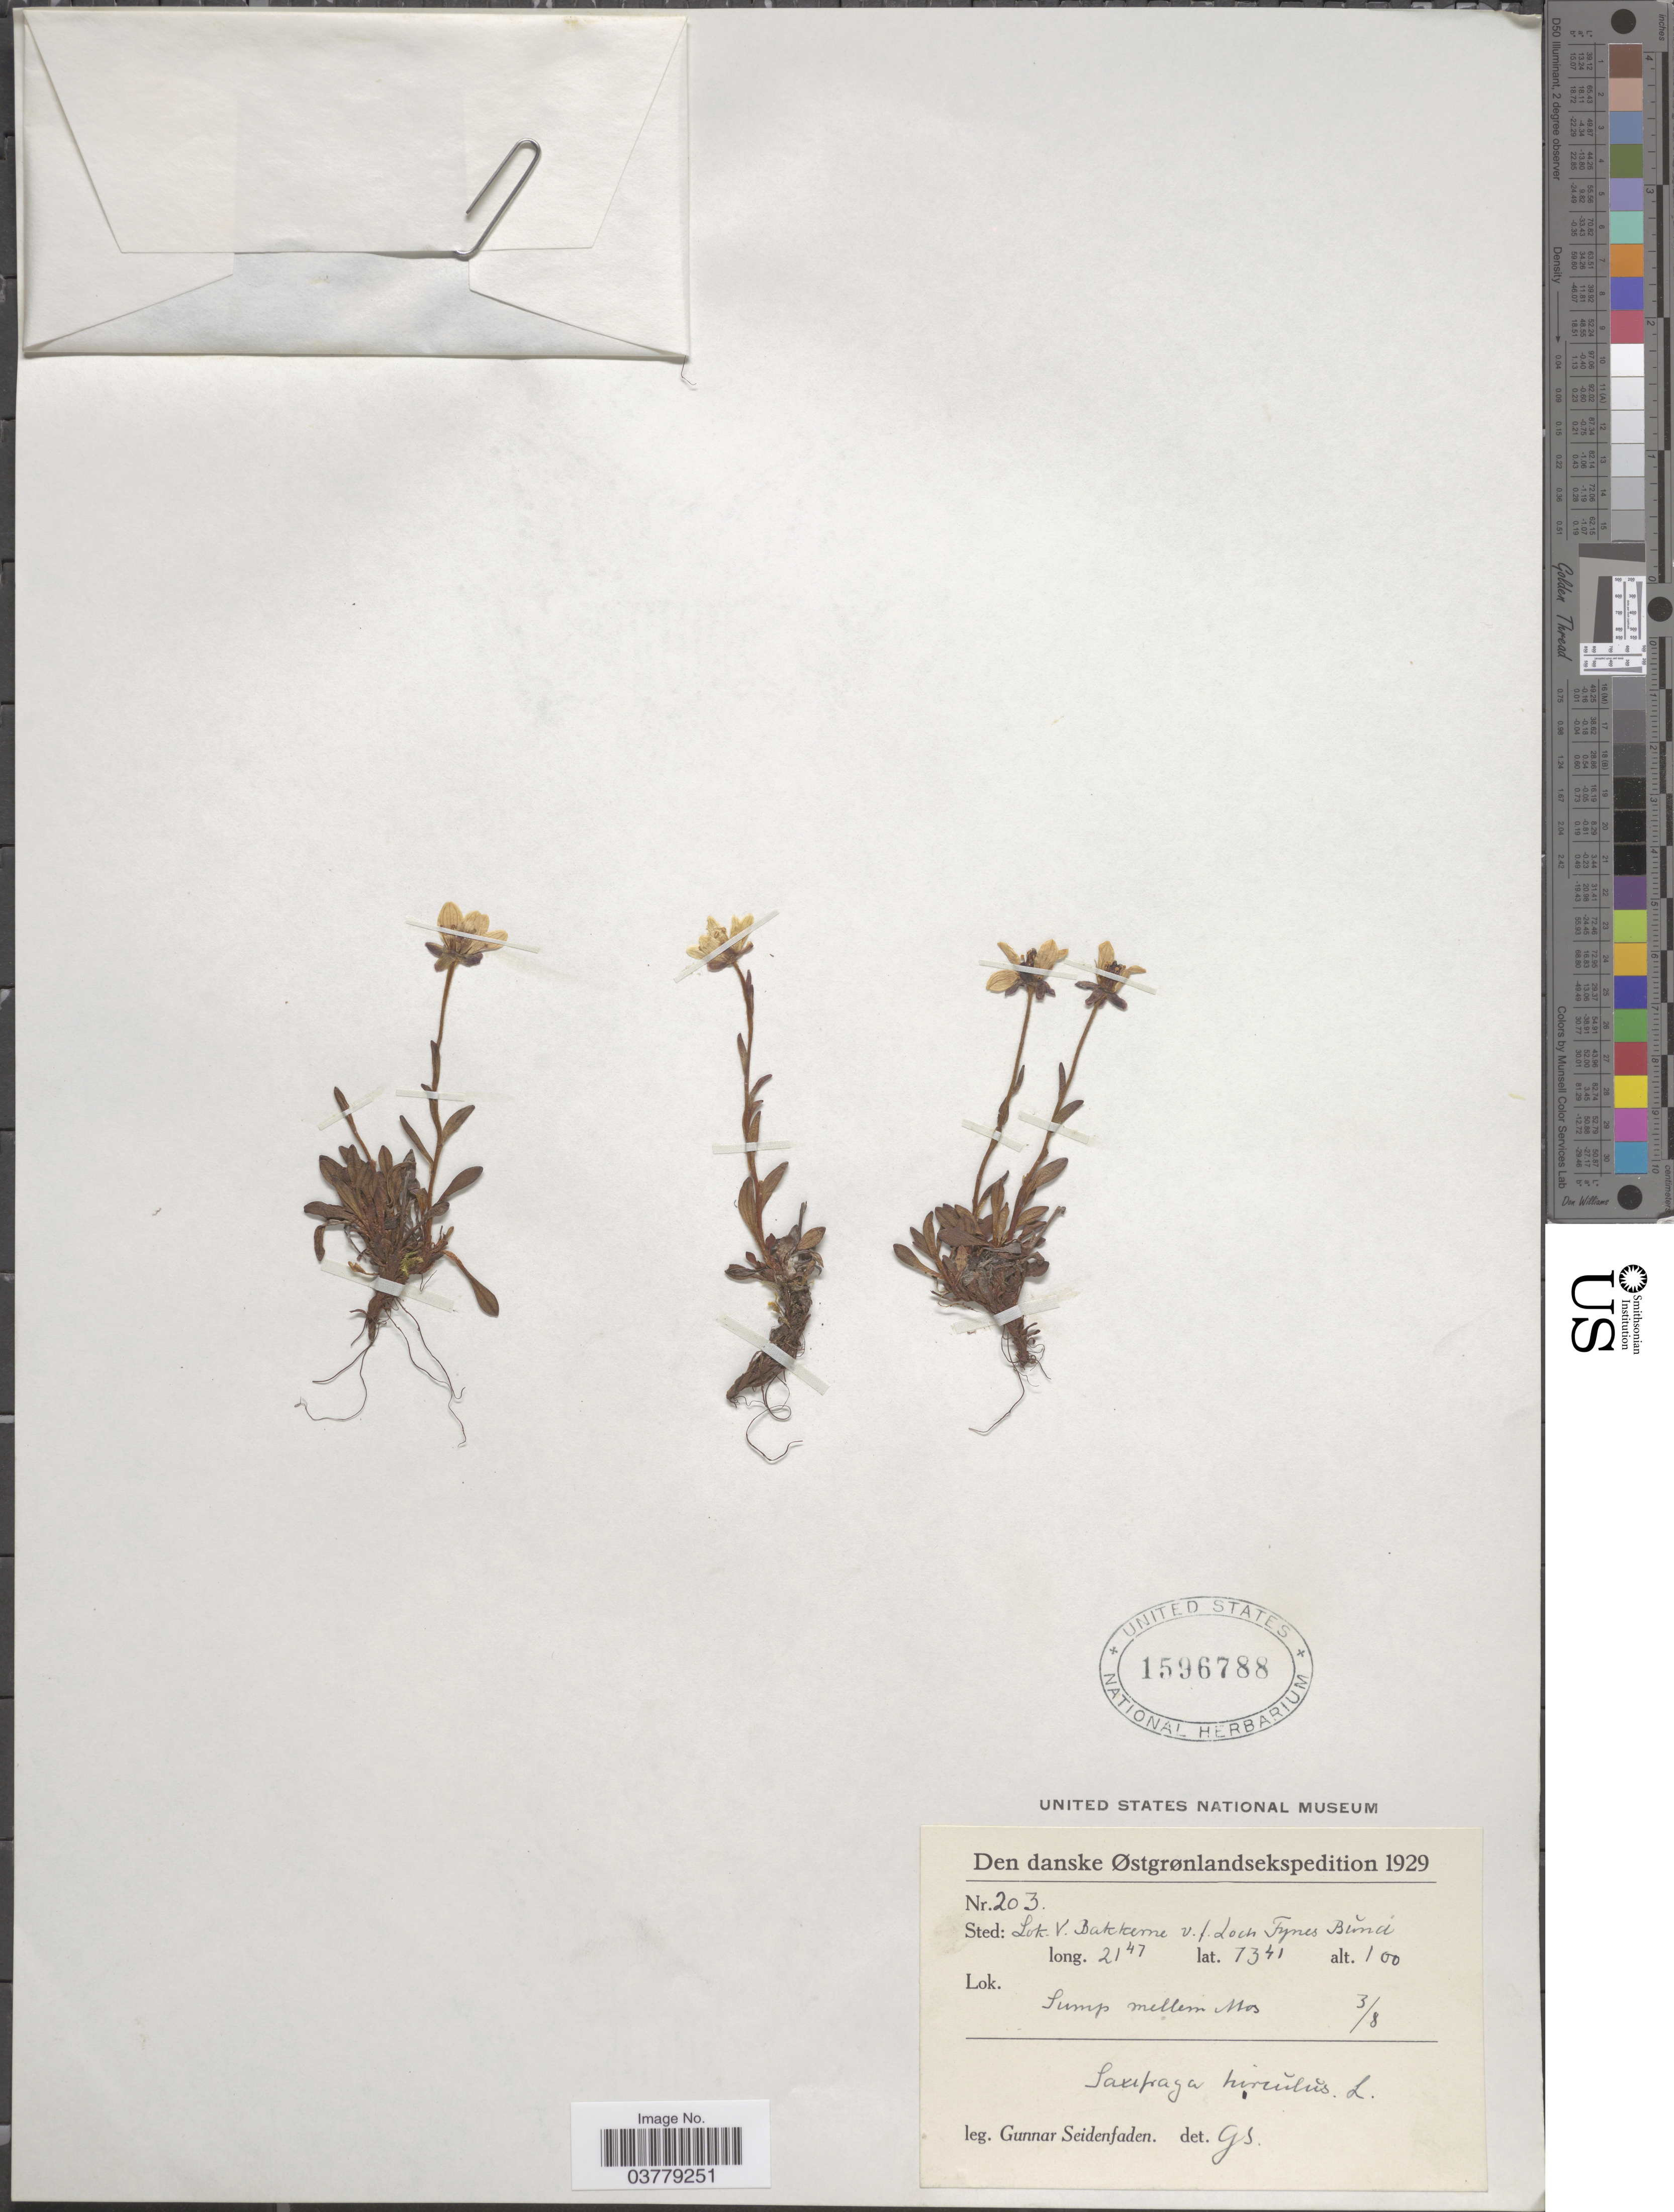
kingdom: Plantae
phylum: Tracheophyta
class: Magnoliopsida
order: Saxifragales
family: Saxifragaceae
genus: Saxifraga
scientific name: Saxifraga hirculus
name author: L.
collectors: G. Seidenfaden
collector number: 203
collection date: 1929-08-03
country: Greenland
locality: Den danske Østgrønlands. Lok. V. Bakkerne v. f. Loch Funes Bĭma. Sump mellem Mos.*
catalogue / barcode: US 15967388